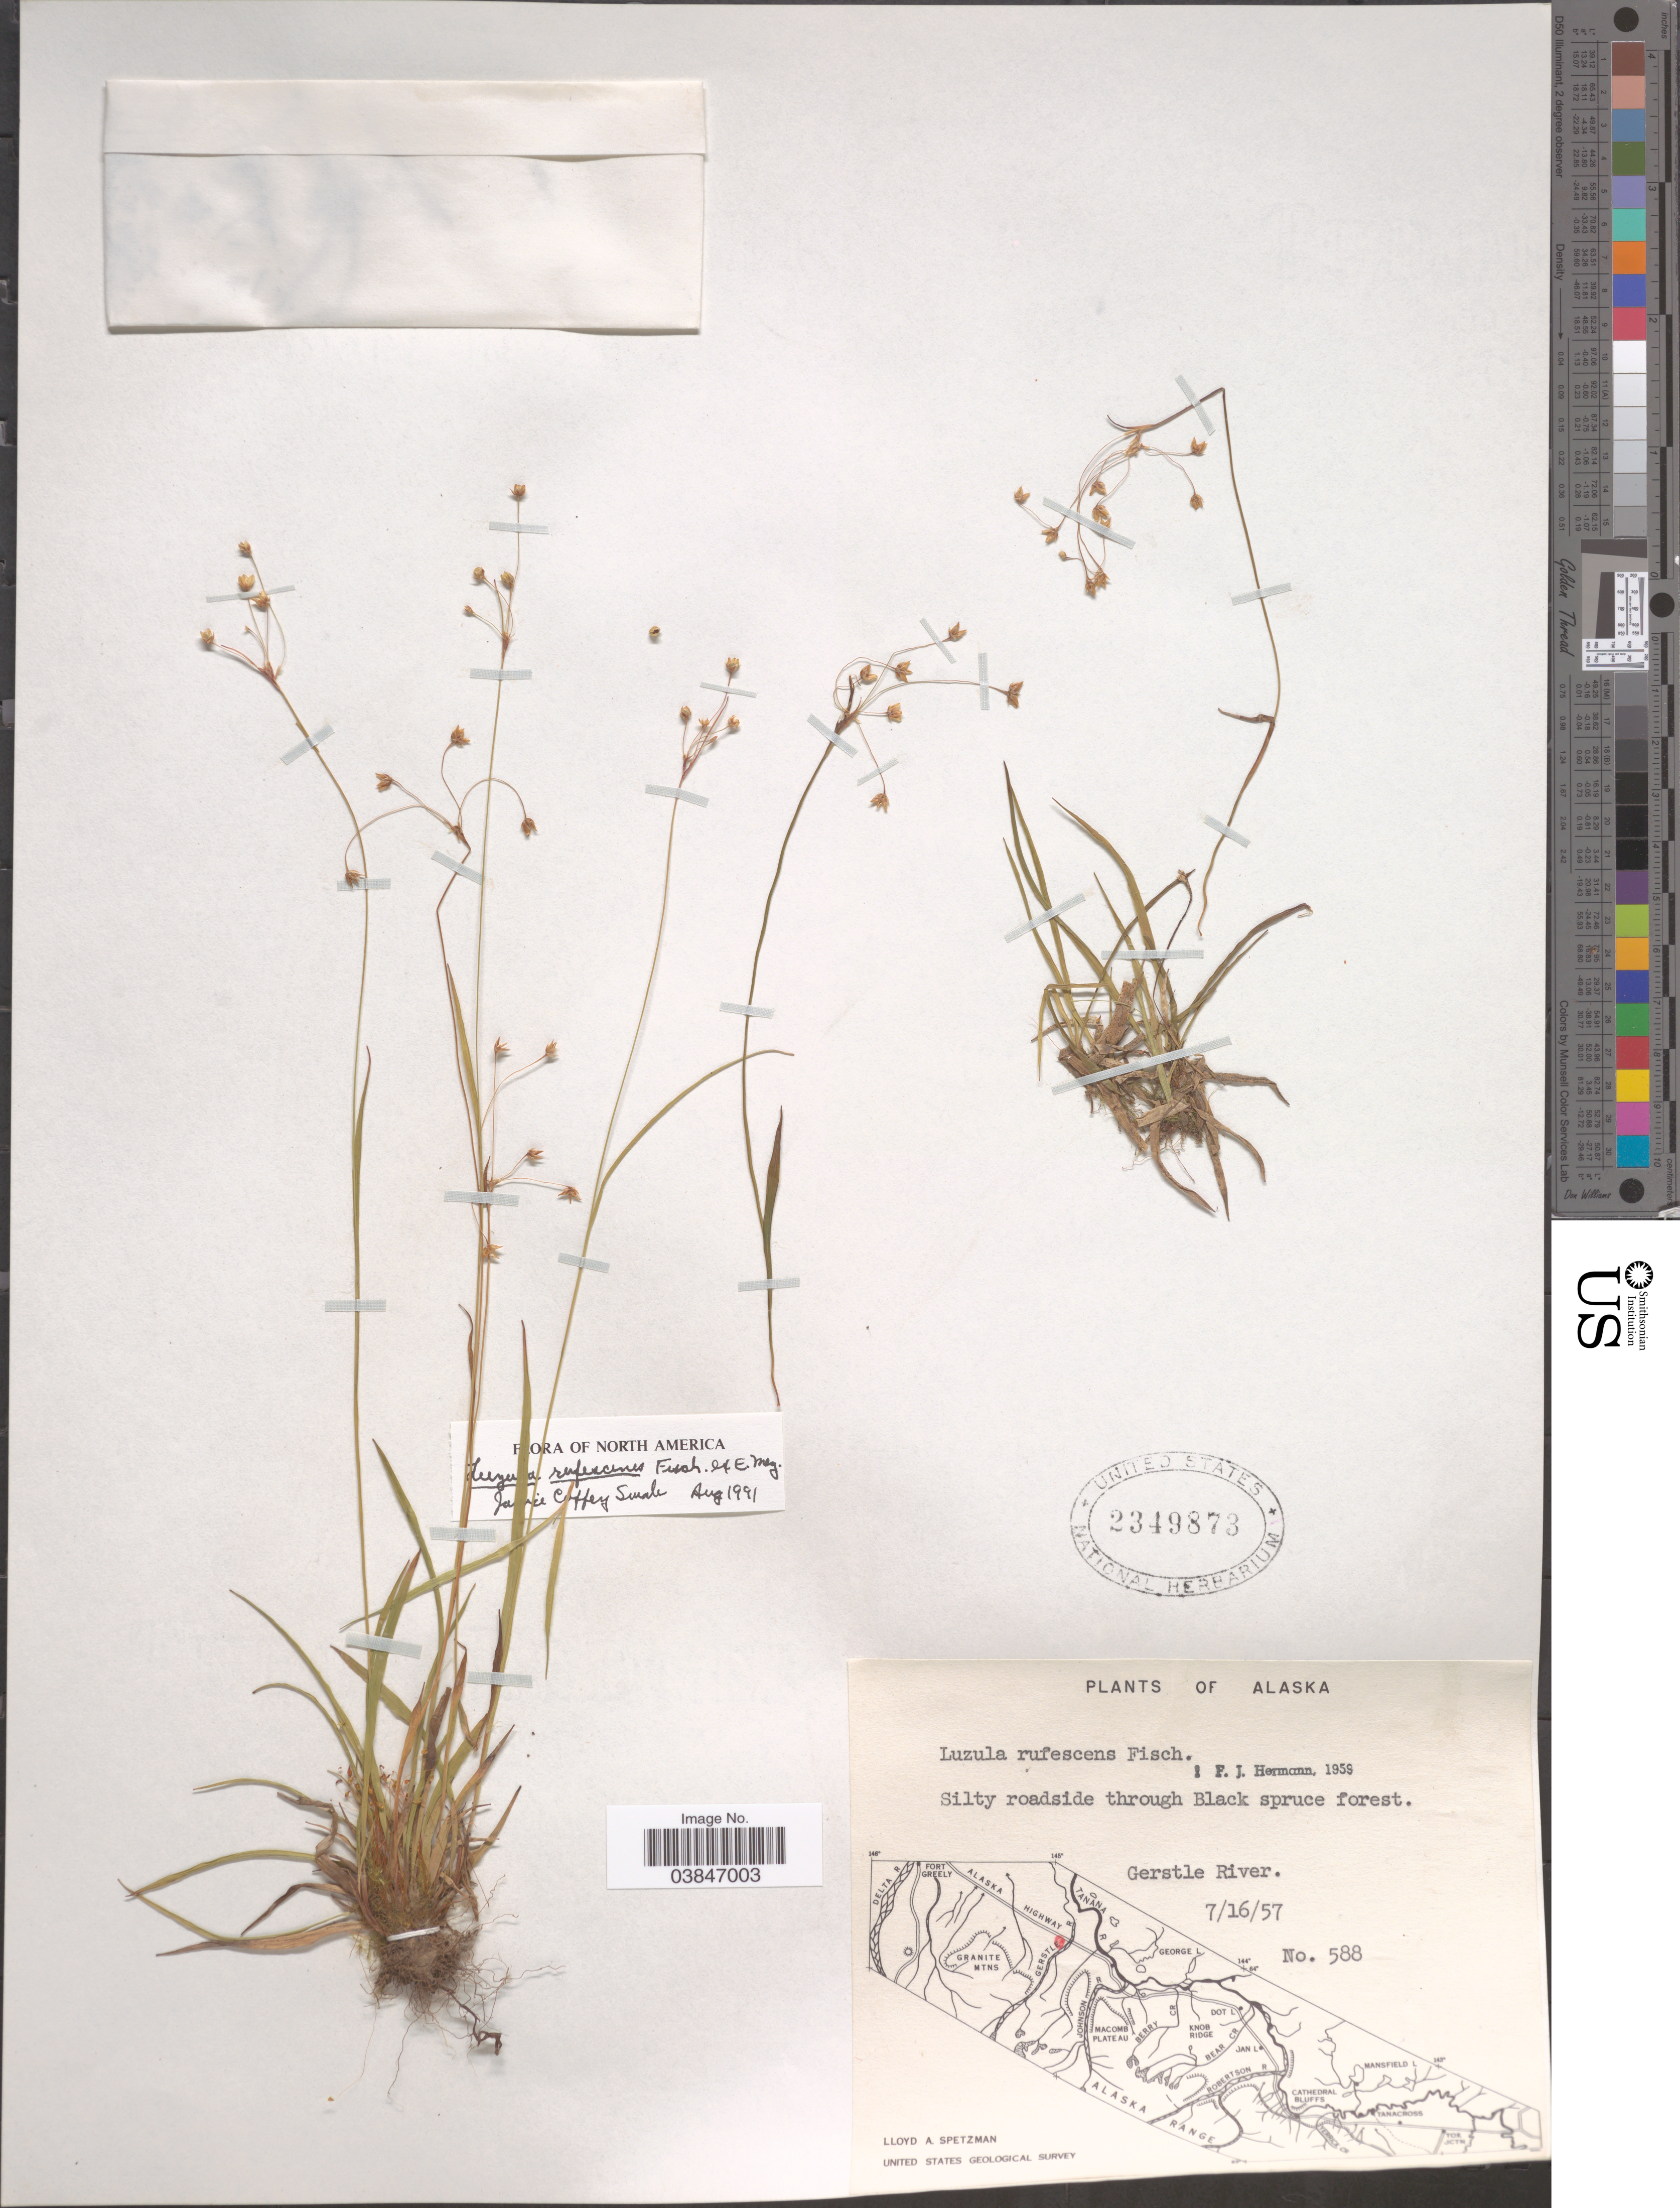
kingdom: Plantae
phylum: Tracheophyta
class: Liliopsida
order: Poales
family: Juncaceae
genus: Luzula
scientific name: Luzula rufescens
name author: Fisch. ex E. Mey.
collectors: L. Spetzman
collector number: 588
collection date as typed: Transcribed d/m/y: 16/7/57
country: United States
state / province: Alaska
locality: Gerstle River.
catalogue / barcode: US 2349873